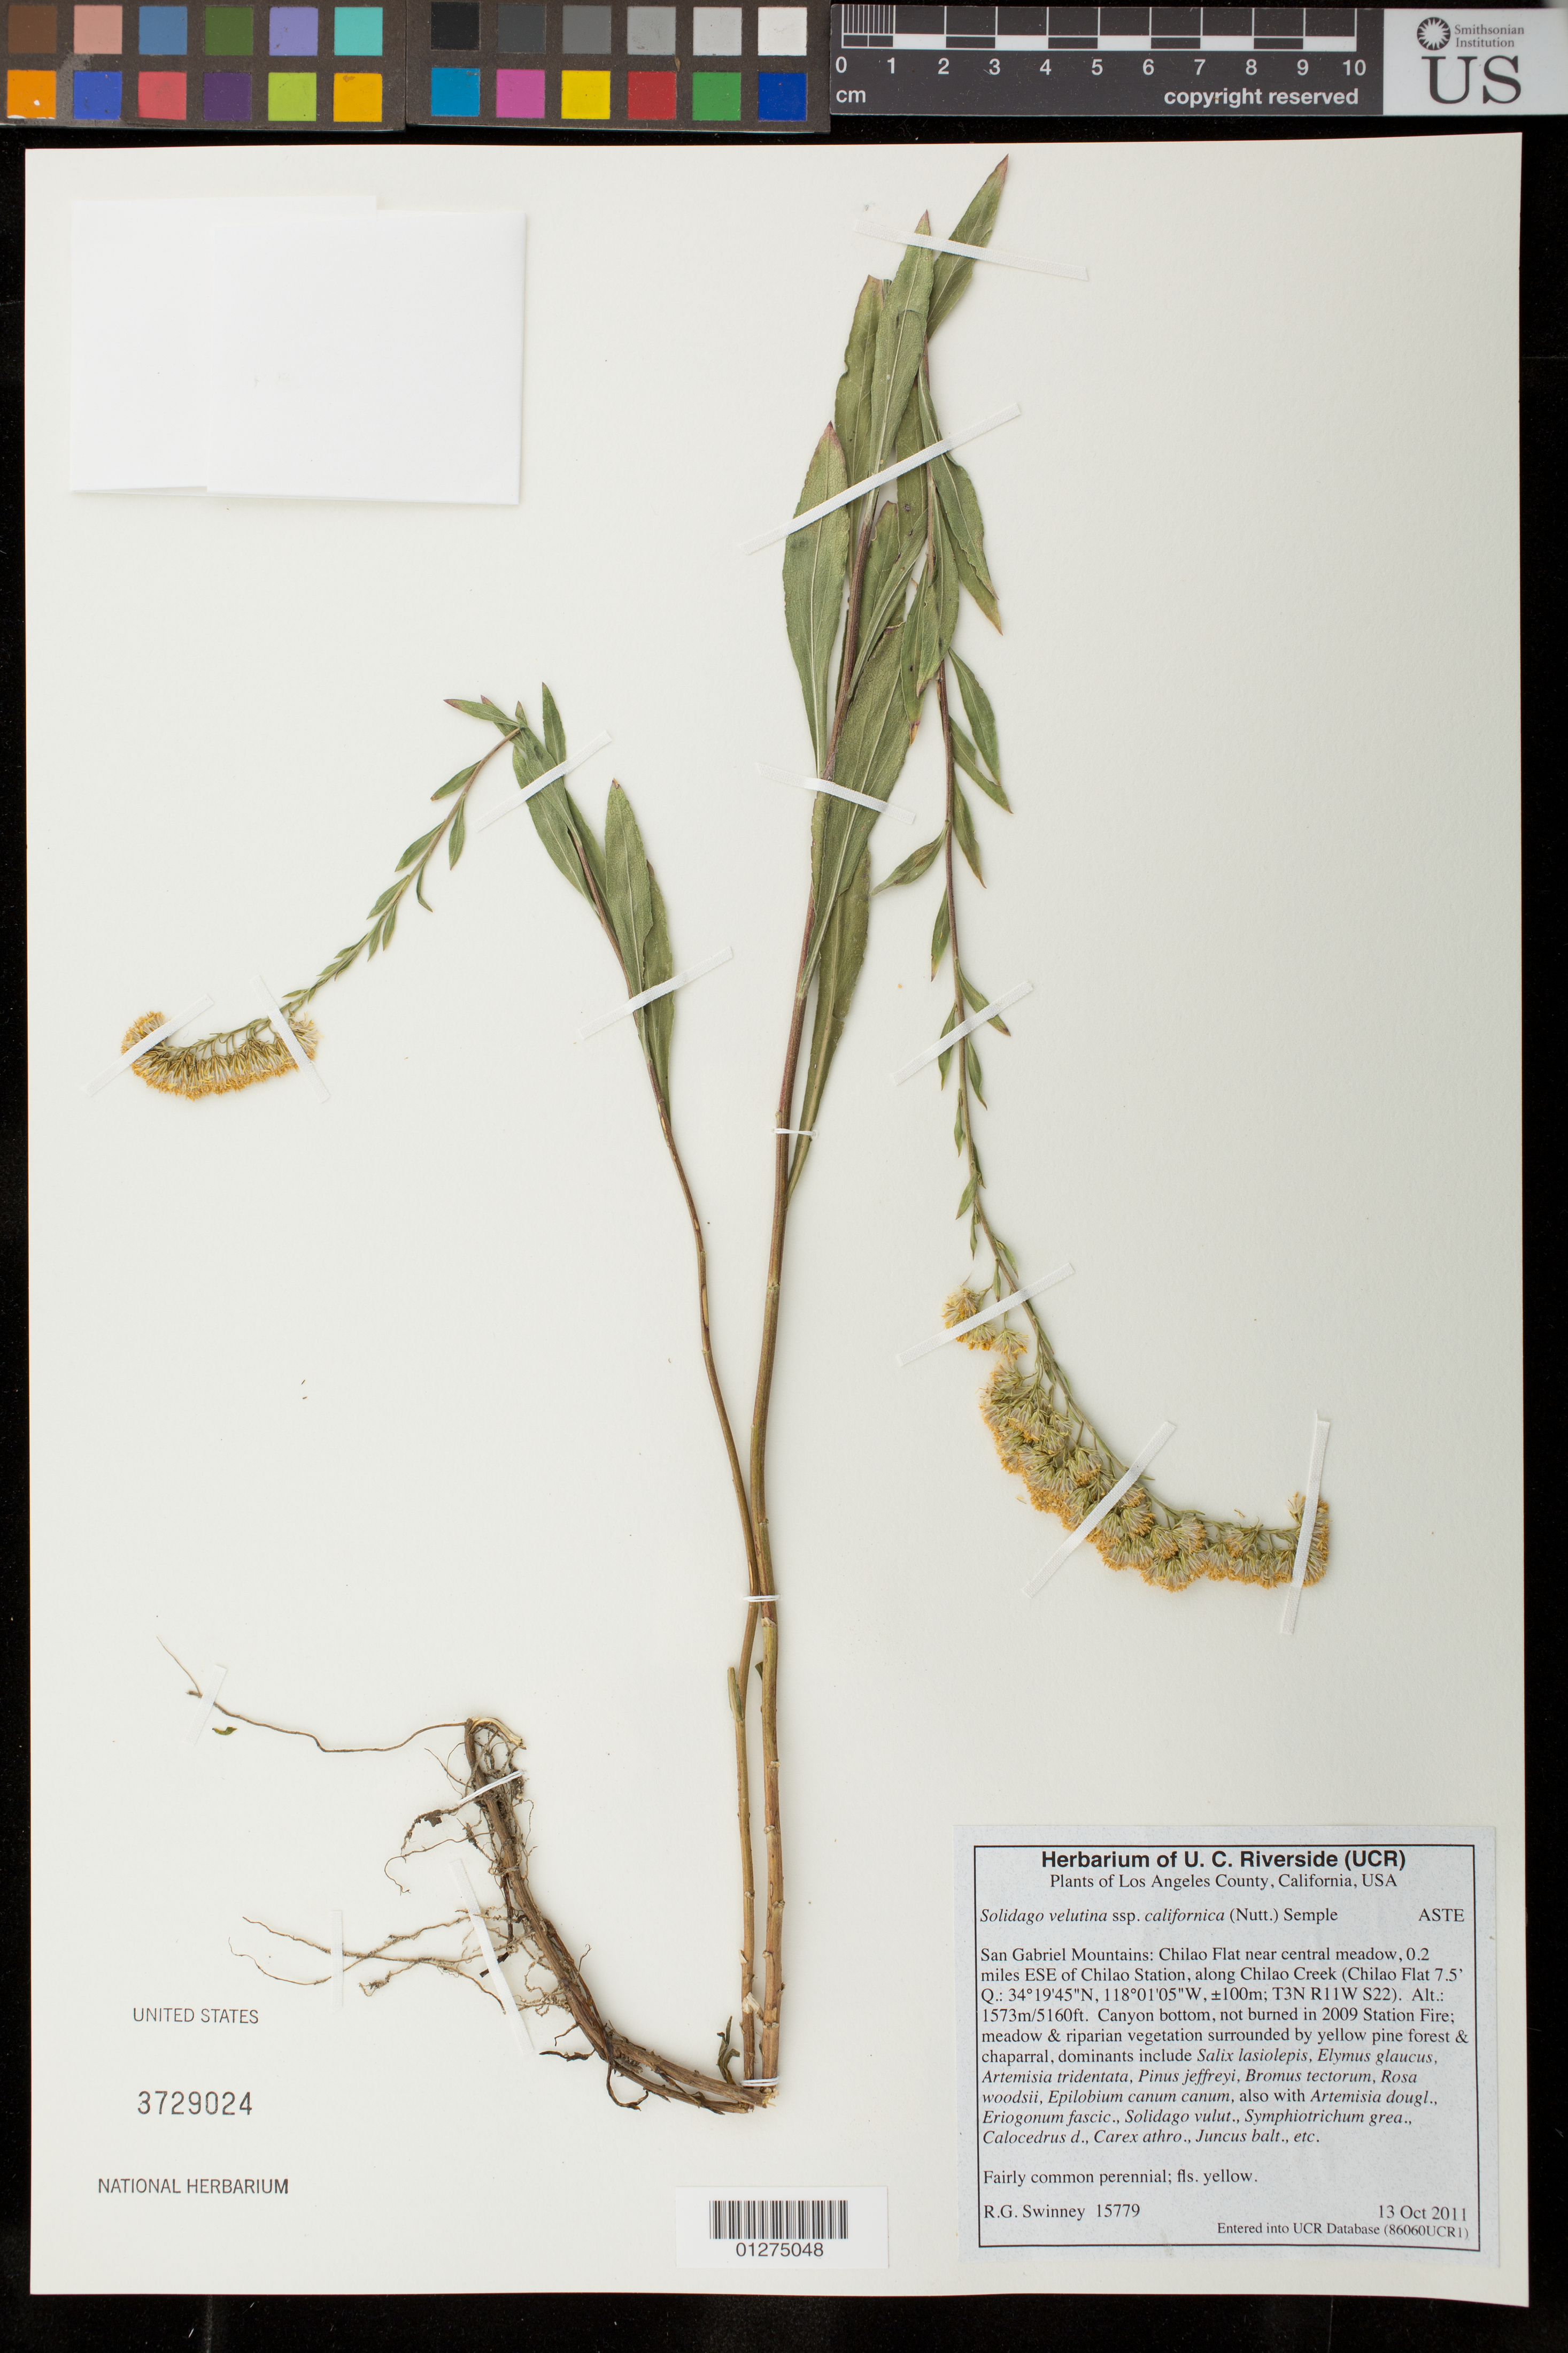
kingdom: Plantae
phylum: Tracheophyta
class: Magnoliopsida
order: Asterales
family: Asteraceae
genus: Solidago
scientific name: Solidago velutina subsp. californica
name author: (Nutt.) Semple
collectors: R. Swinney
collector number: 15779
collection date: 2011-10-13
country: United States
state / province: California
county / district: Los Angeles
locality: San Gabriel Mountains, Chilao Flat near central meadow, 0.2 miles ESE of Chilao Station, along Chilao Creek.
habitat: canyon bottom, not burned in 2009 Station Fire; meadow & riparian vegetation surrounded by yellow pine forest & chaparral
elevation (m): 1573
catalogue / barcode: US 3729024